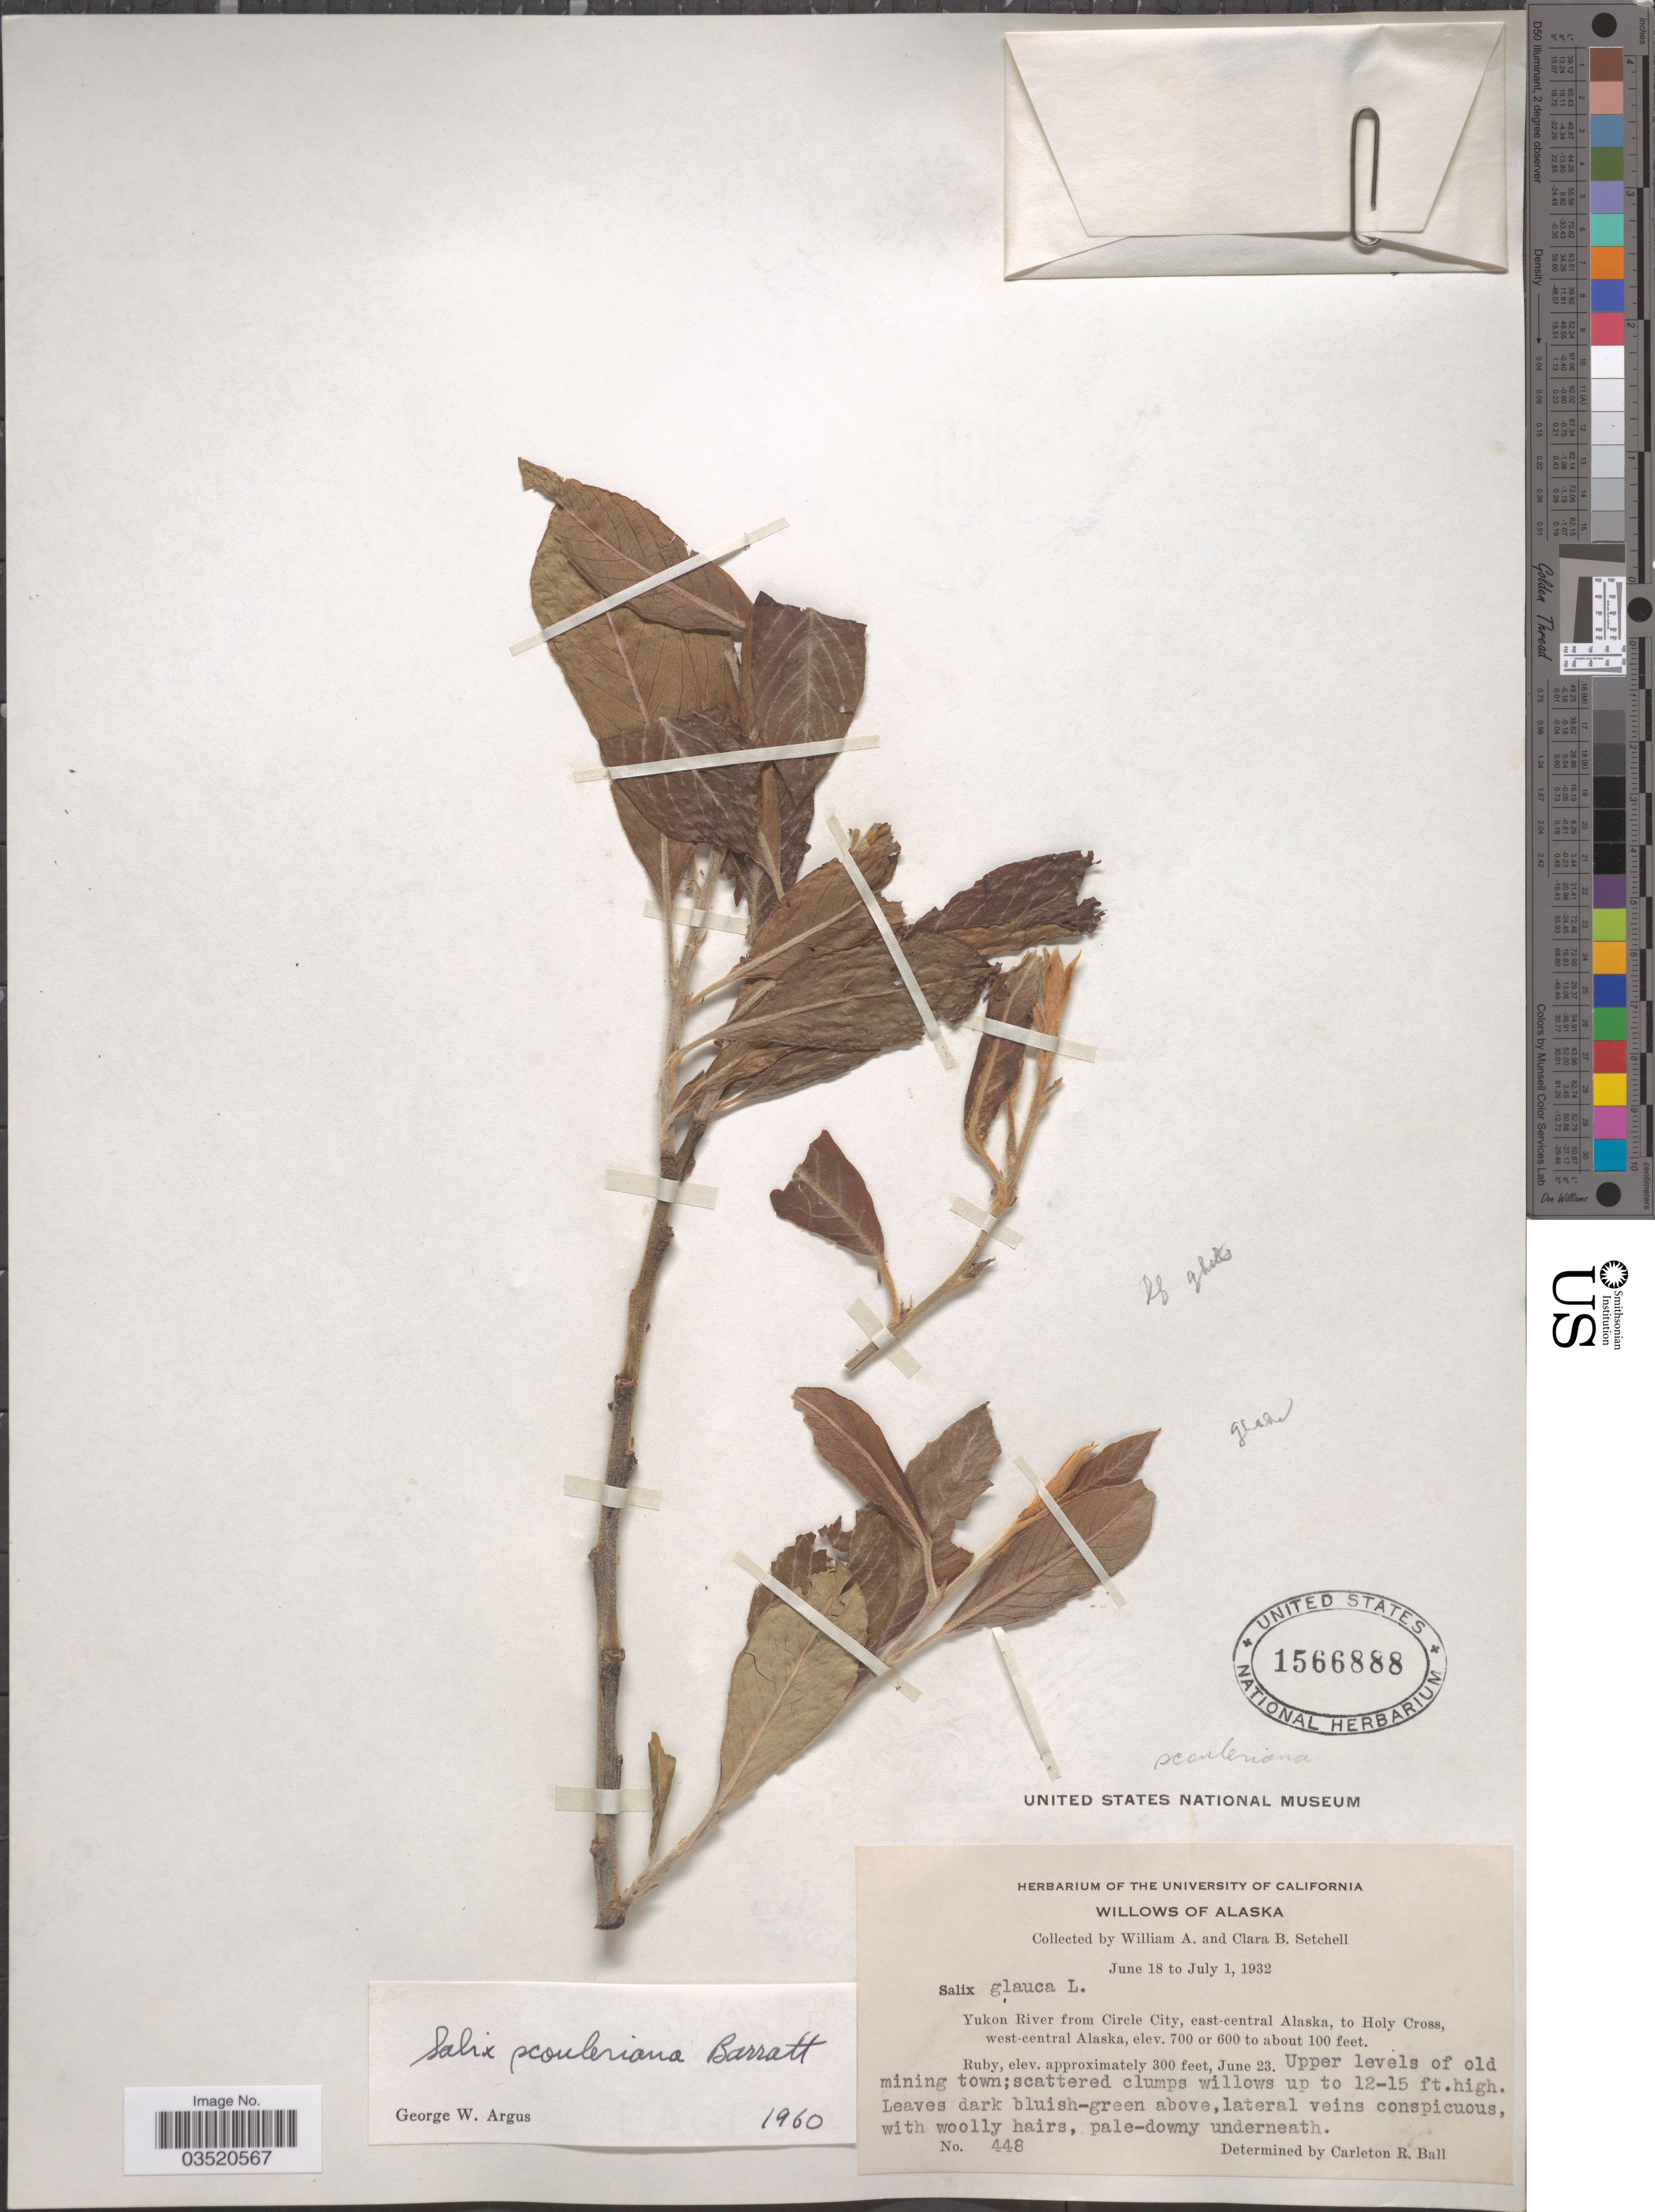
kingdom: Plantae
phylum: Tracheophyta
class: Magnoliopsida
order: Malpighiales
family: Salicaceae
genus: Salix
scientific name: Salix scouleriana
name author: Barratt ex Hook.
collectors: W. Setchell & C. B. Setchell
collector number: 448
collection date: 1932-06-23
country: United States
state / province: Alaska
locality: Yukon River from Circle City, east-central Alaska, to Holy Cross, west-central Alaska. Ruby. Upper levels of old mining town.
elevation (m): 30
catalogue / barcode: US 1566888